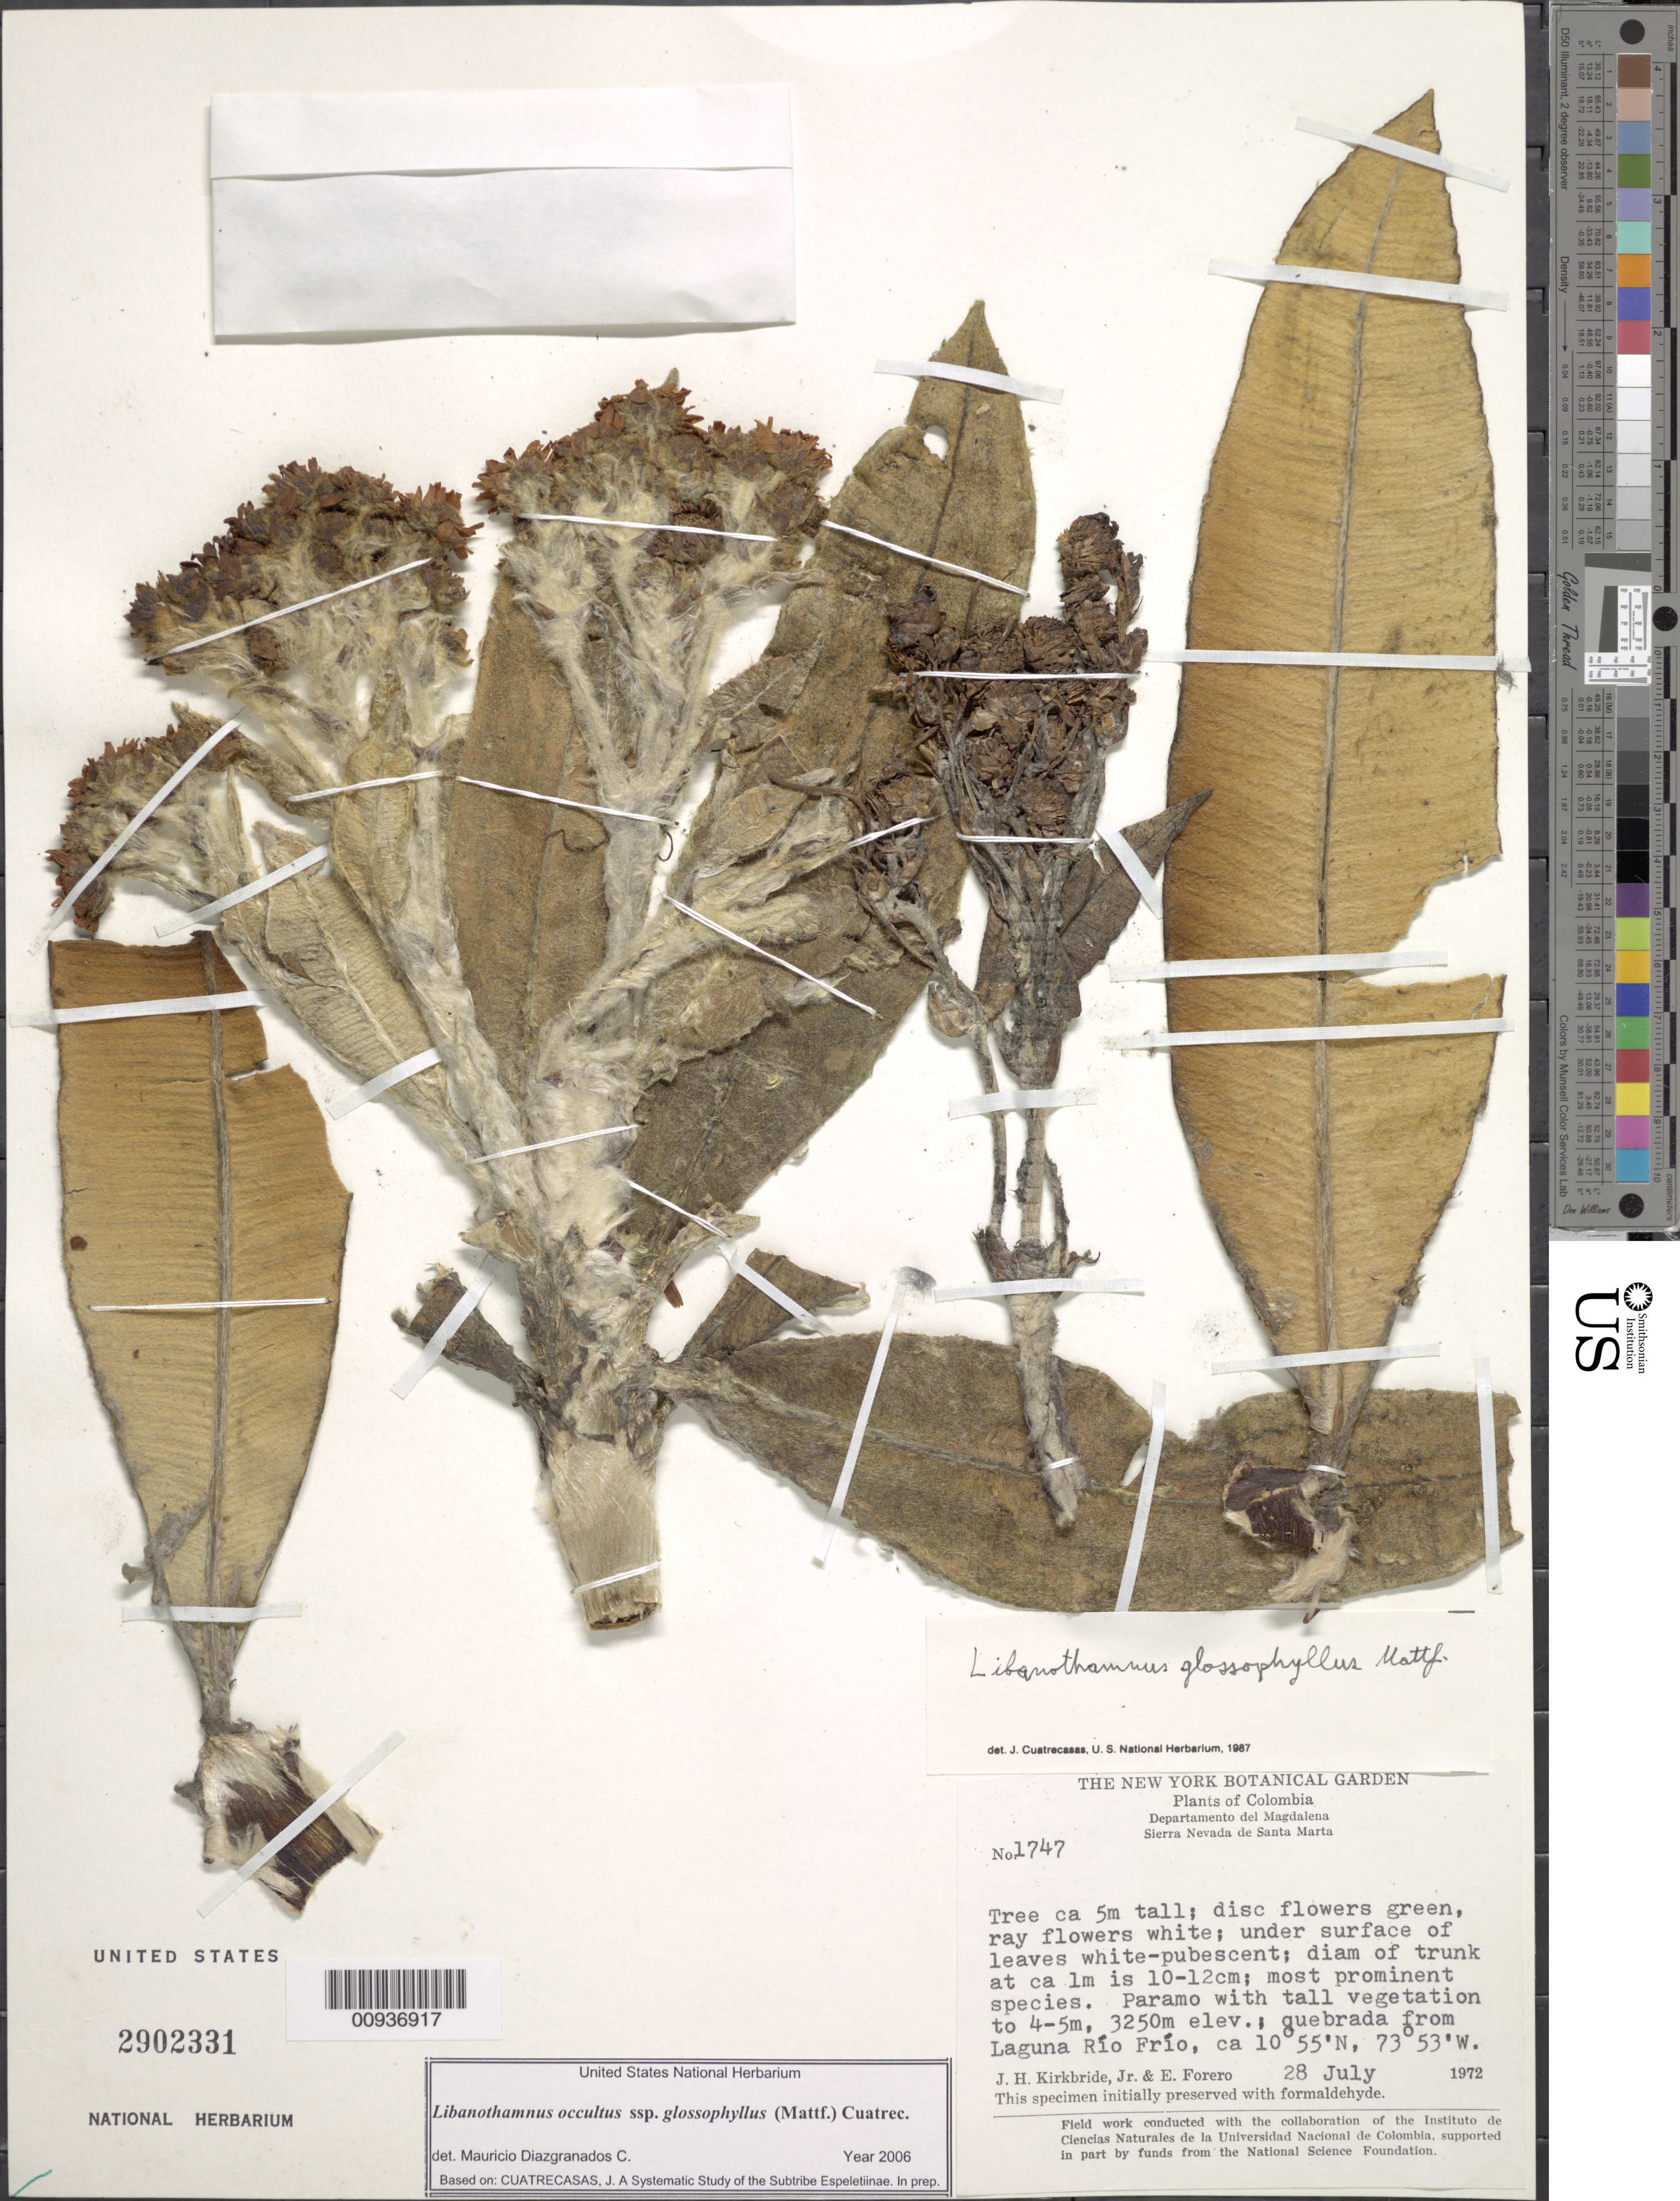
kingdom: Plantae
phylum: Tracheophyta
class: Magnoliopsida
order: Asterales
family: Asteraceae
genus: Libanothamnus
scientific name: Libanothamnus occultus subsp. glossophyllus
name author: (Mattf.) Cuatrec.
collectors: J. H. Kirkbride & E. Forero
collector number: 1747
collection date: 1972-07-28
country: Colombia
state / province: Magdalena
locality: Sierra Nevada de Santa Marta, quebrada from Laguna Rio Frio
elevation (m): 3250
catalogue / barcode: US 2902331